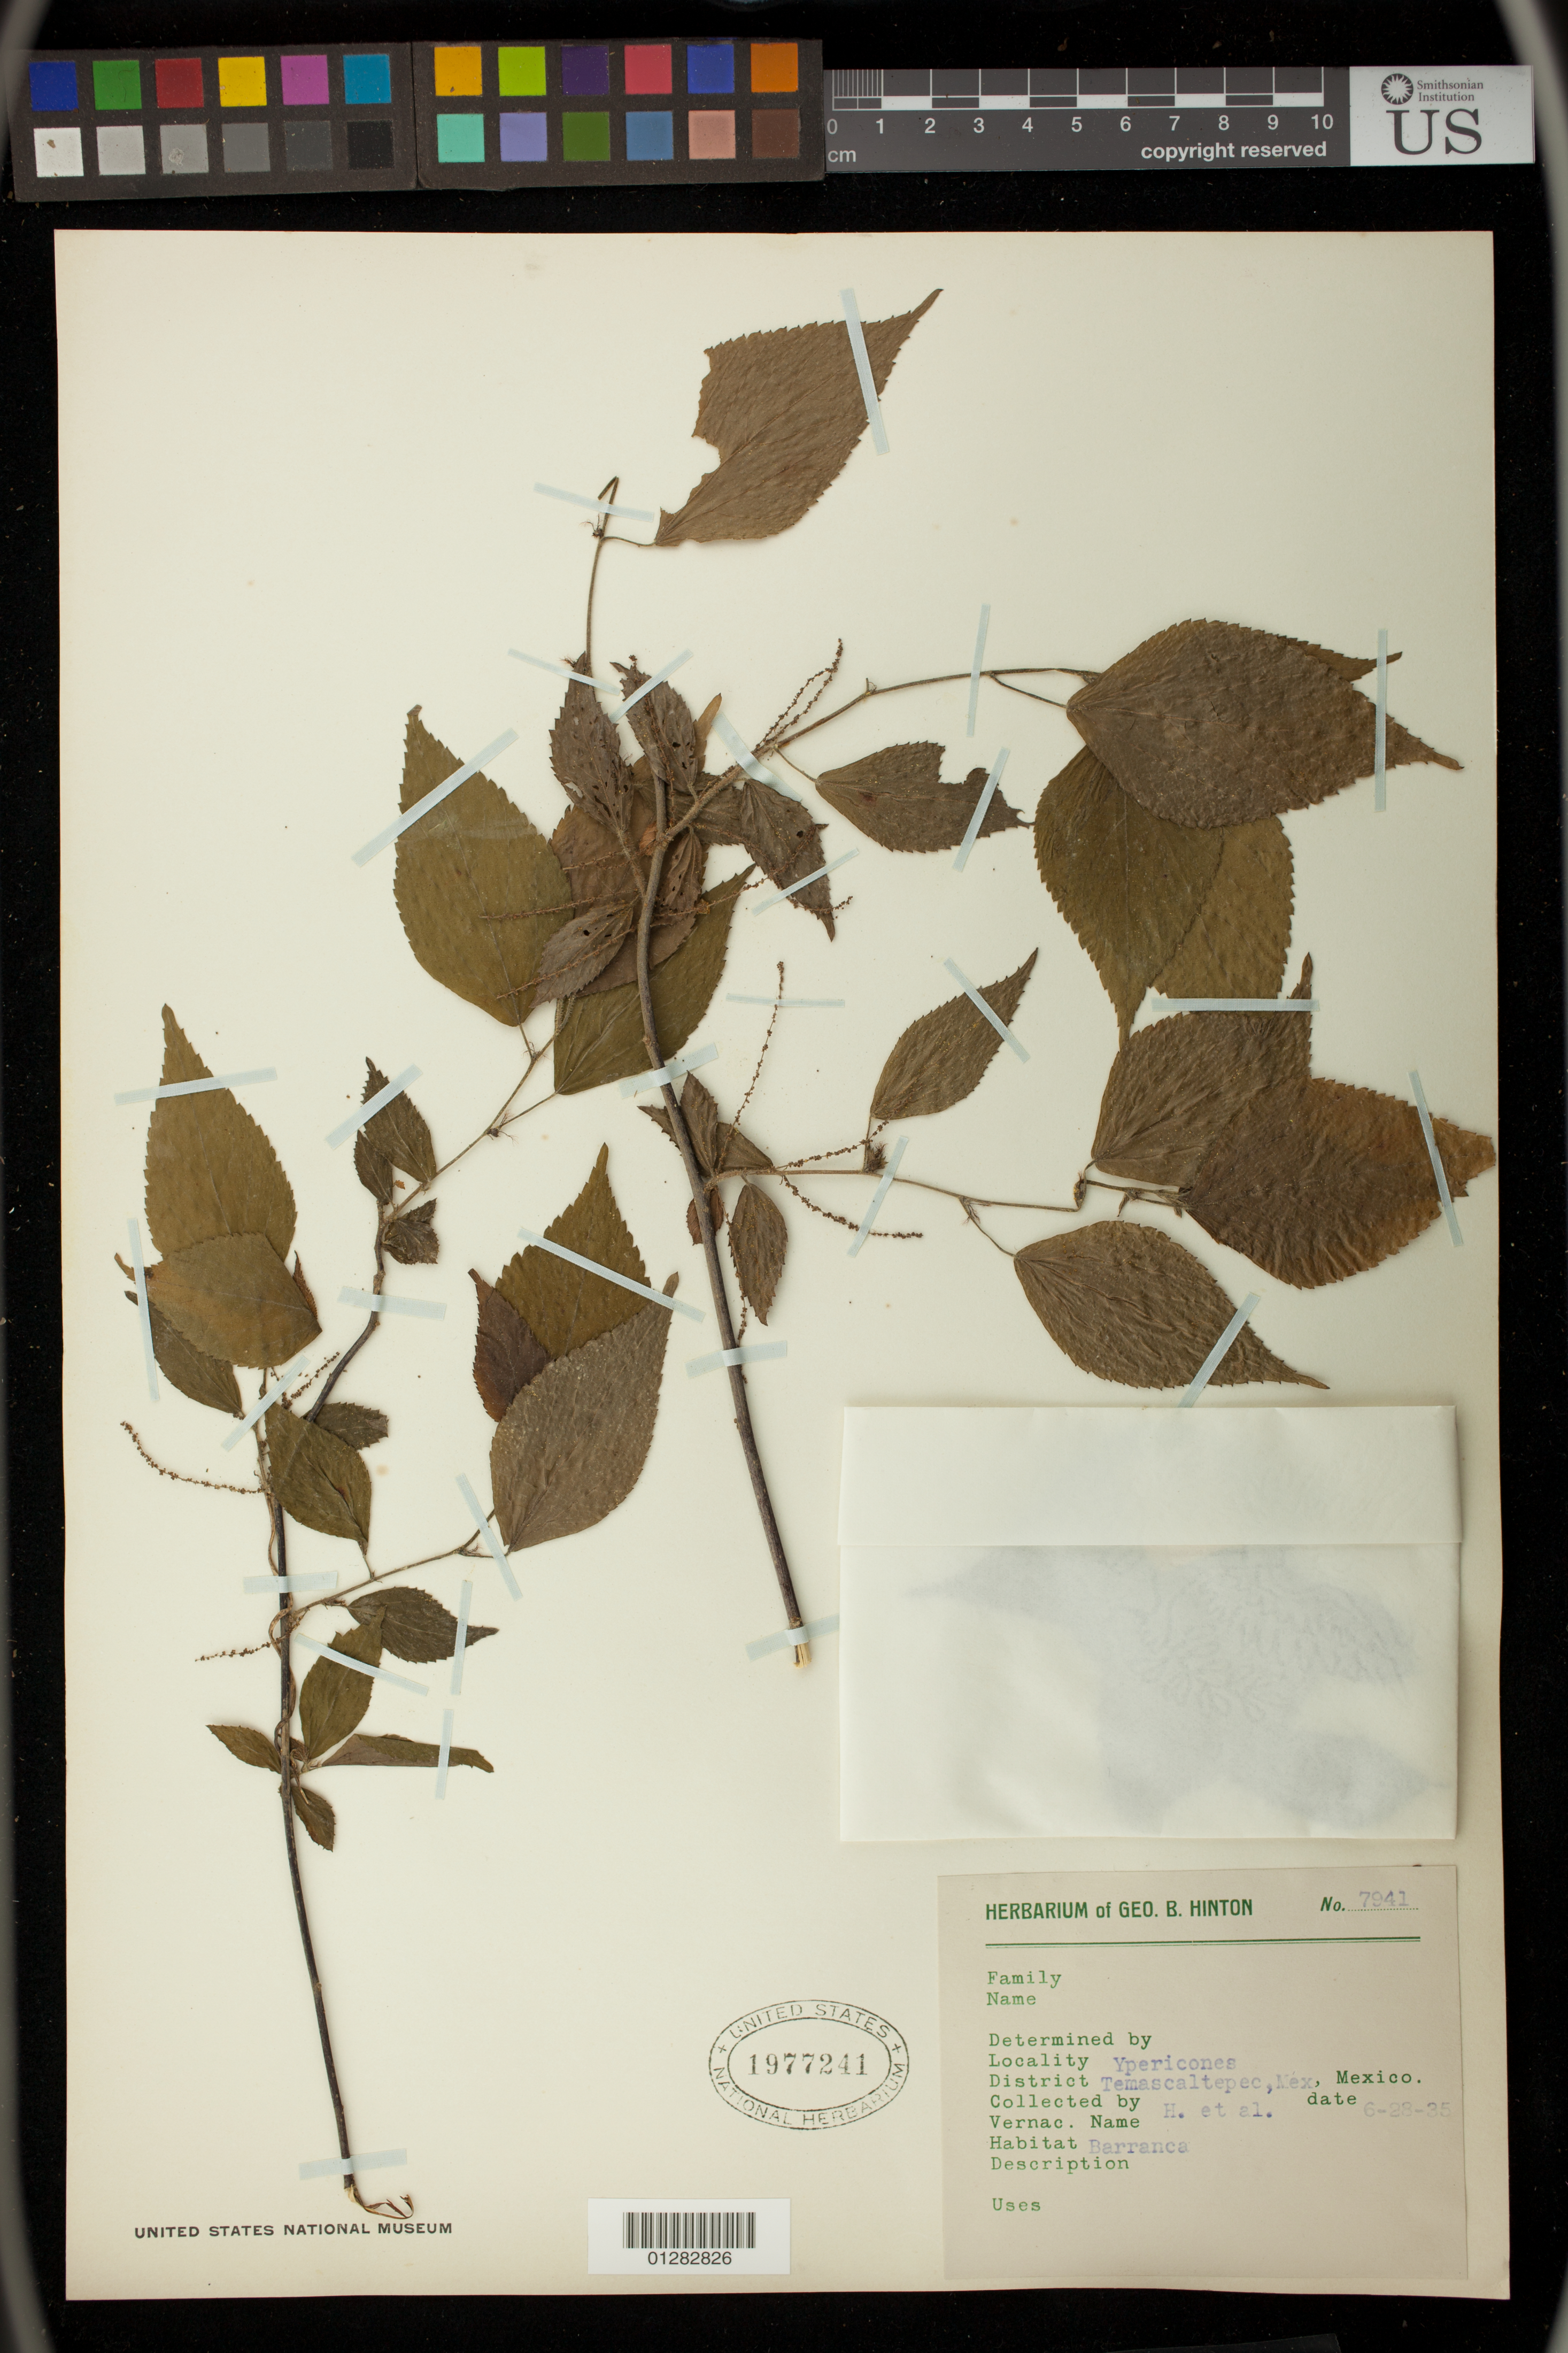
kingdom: Plantae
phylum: Tracheophyta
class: Magnoliopsida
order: Malpighiales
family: Euphorbiaceae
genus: Acalypha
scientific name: Acalypha sp.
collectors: G. B. Hinton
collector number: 7941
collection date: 1925-06-28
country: Mexico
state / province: Mexico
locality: Ypericones, Temascaltepec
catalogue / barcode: US 1977241